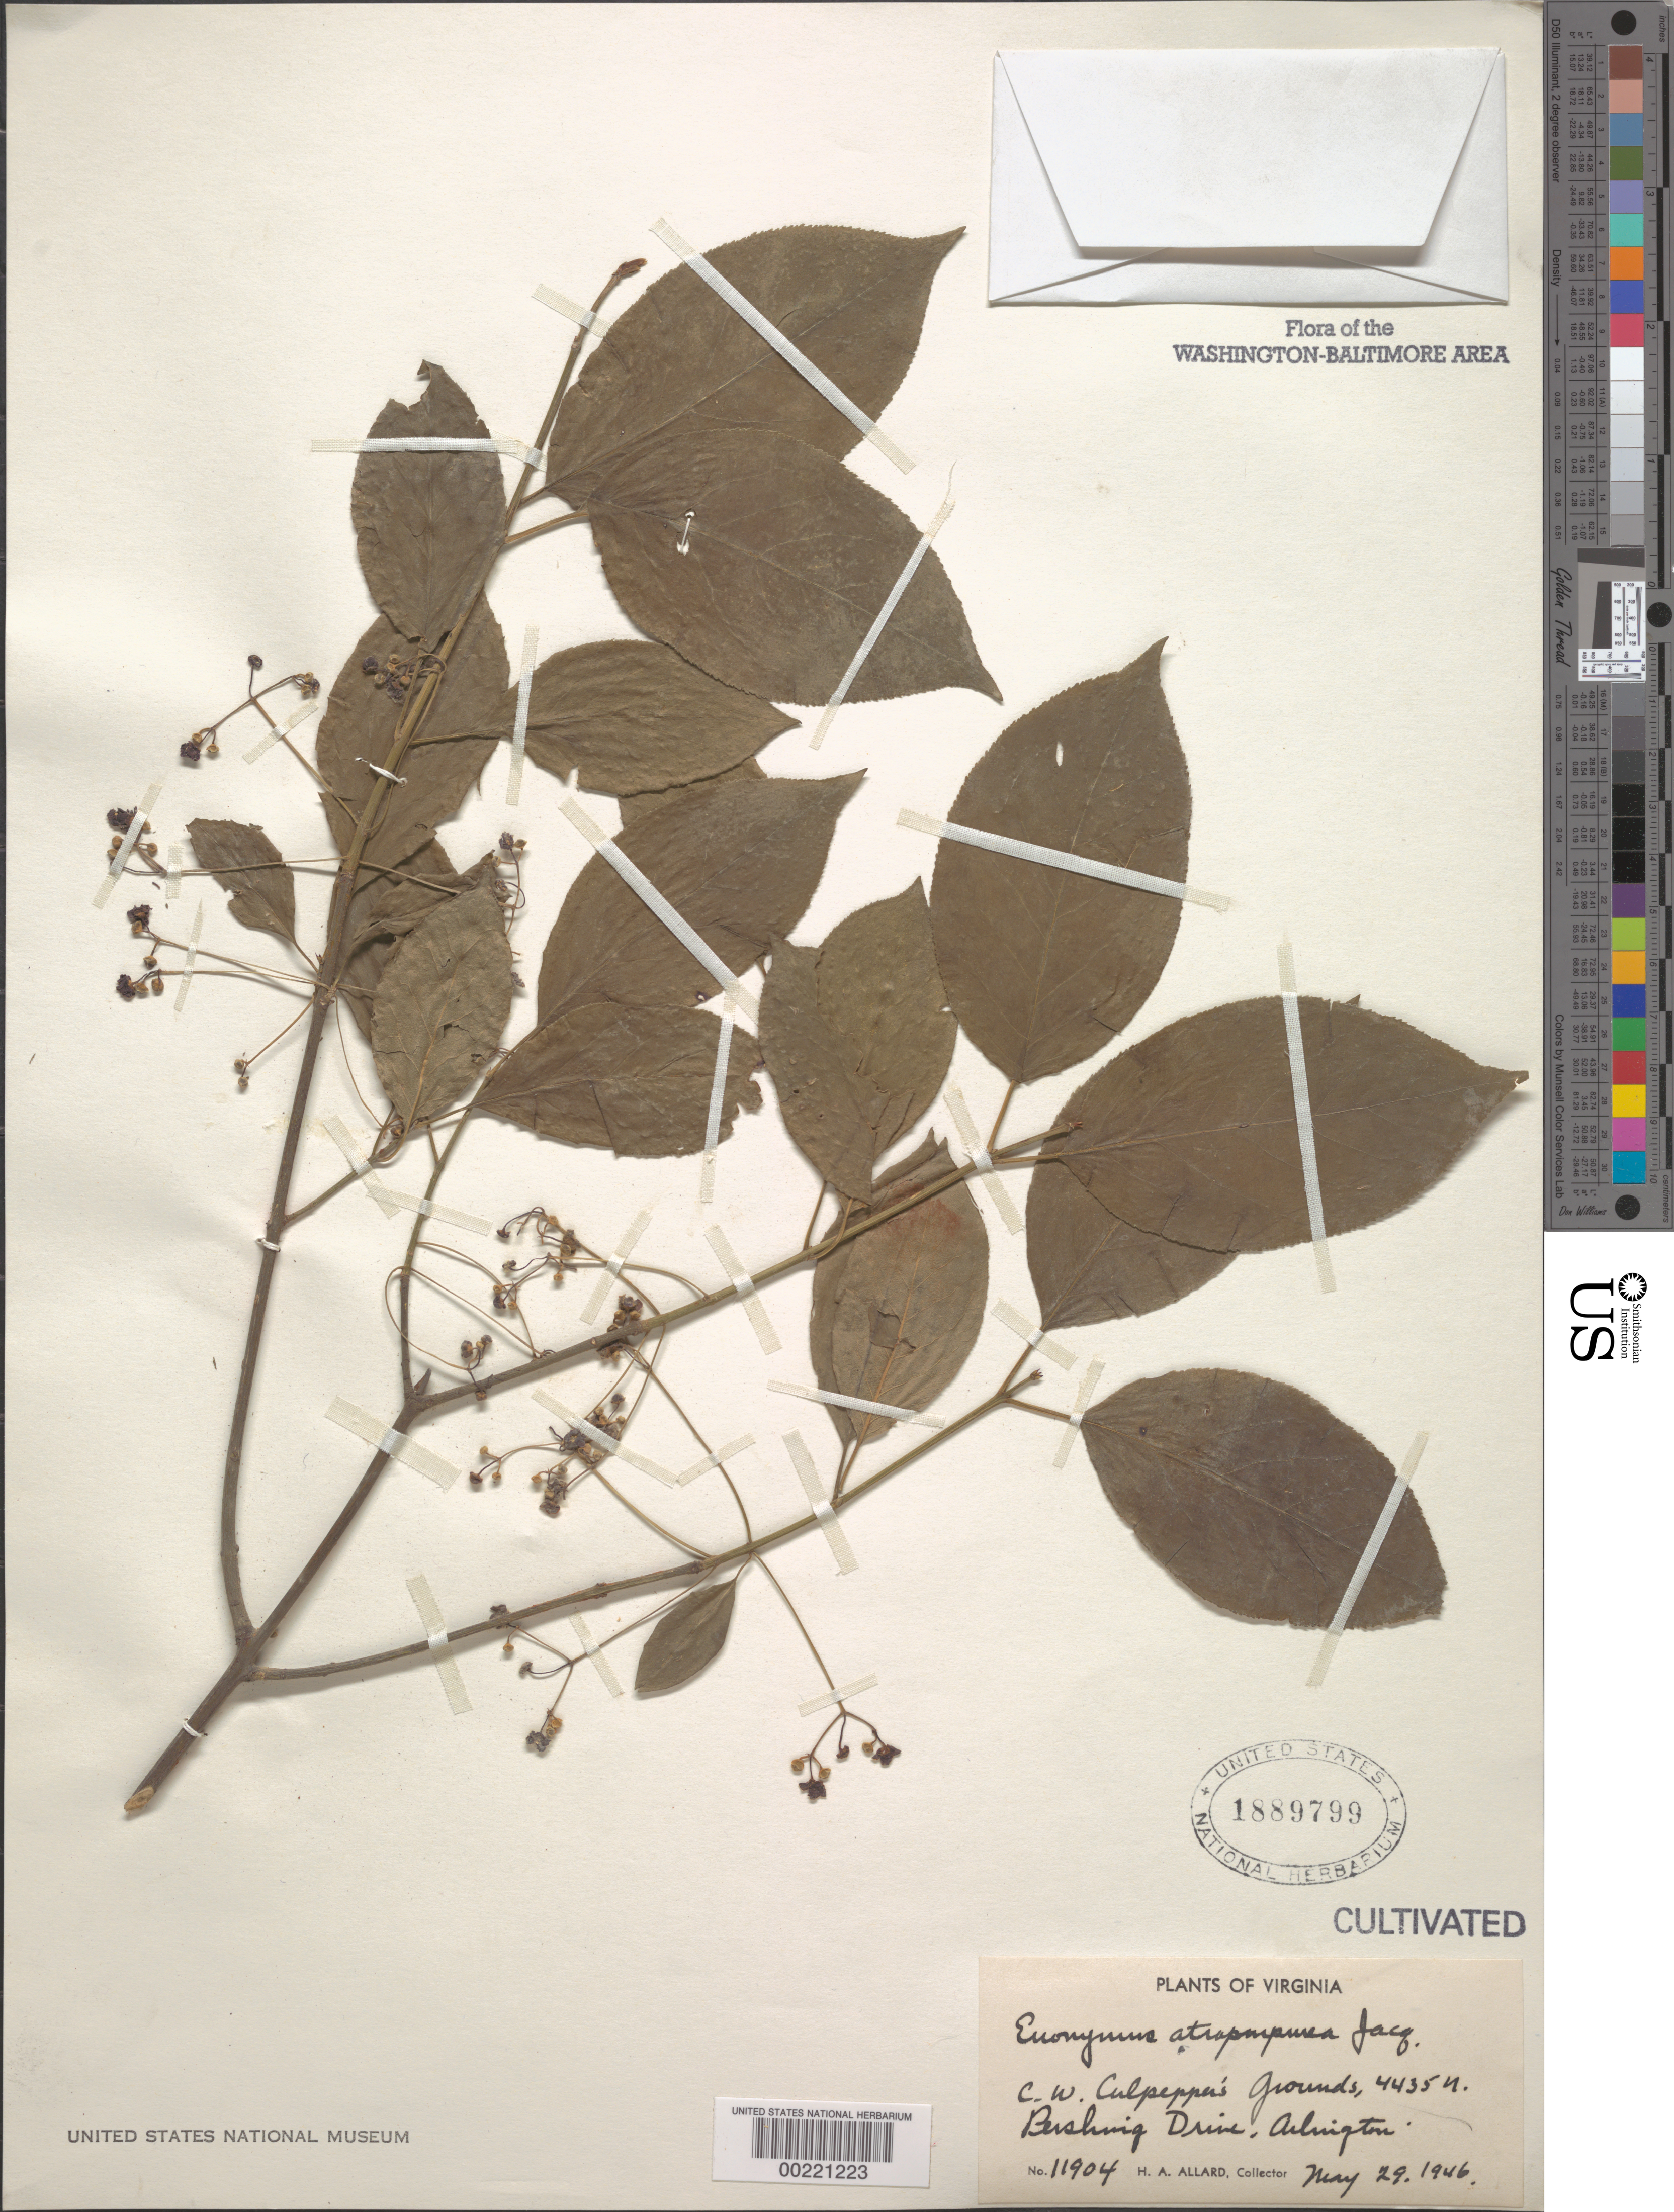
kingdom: Plantae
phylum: Tracheophyta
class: Magnoliopsida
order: Celastrales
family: Celastraceae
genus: Euonymus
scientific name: Euonymus atropurpureus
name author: Jacq.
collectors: H. A. Allard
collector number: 11904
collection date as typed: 29 May 1946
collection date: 1946-05-29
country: United States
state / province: Virginia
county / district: Arlington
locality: Arlington, 4435 N Pershing Drive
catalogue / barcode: US 1889799